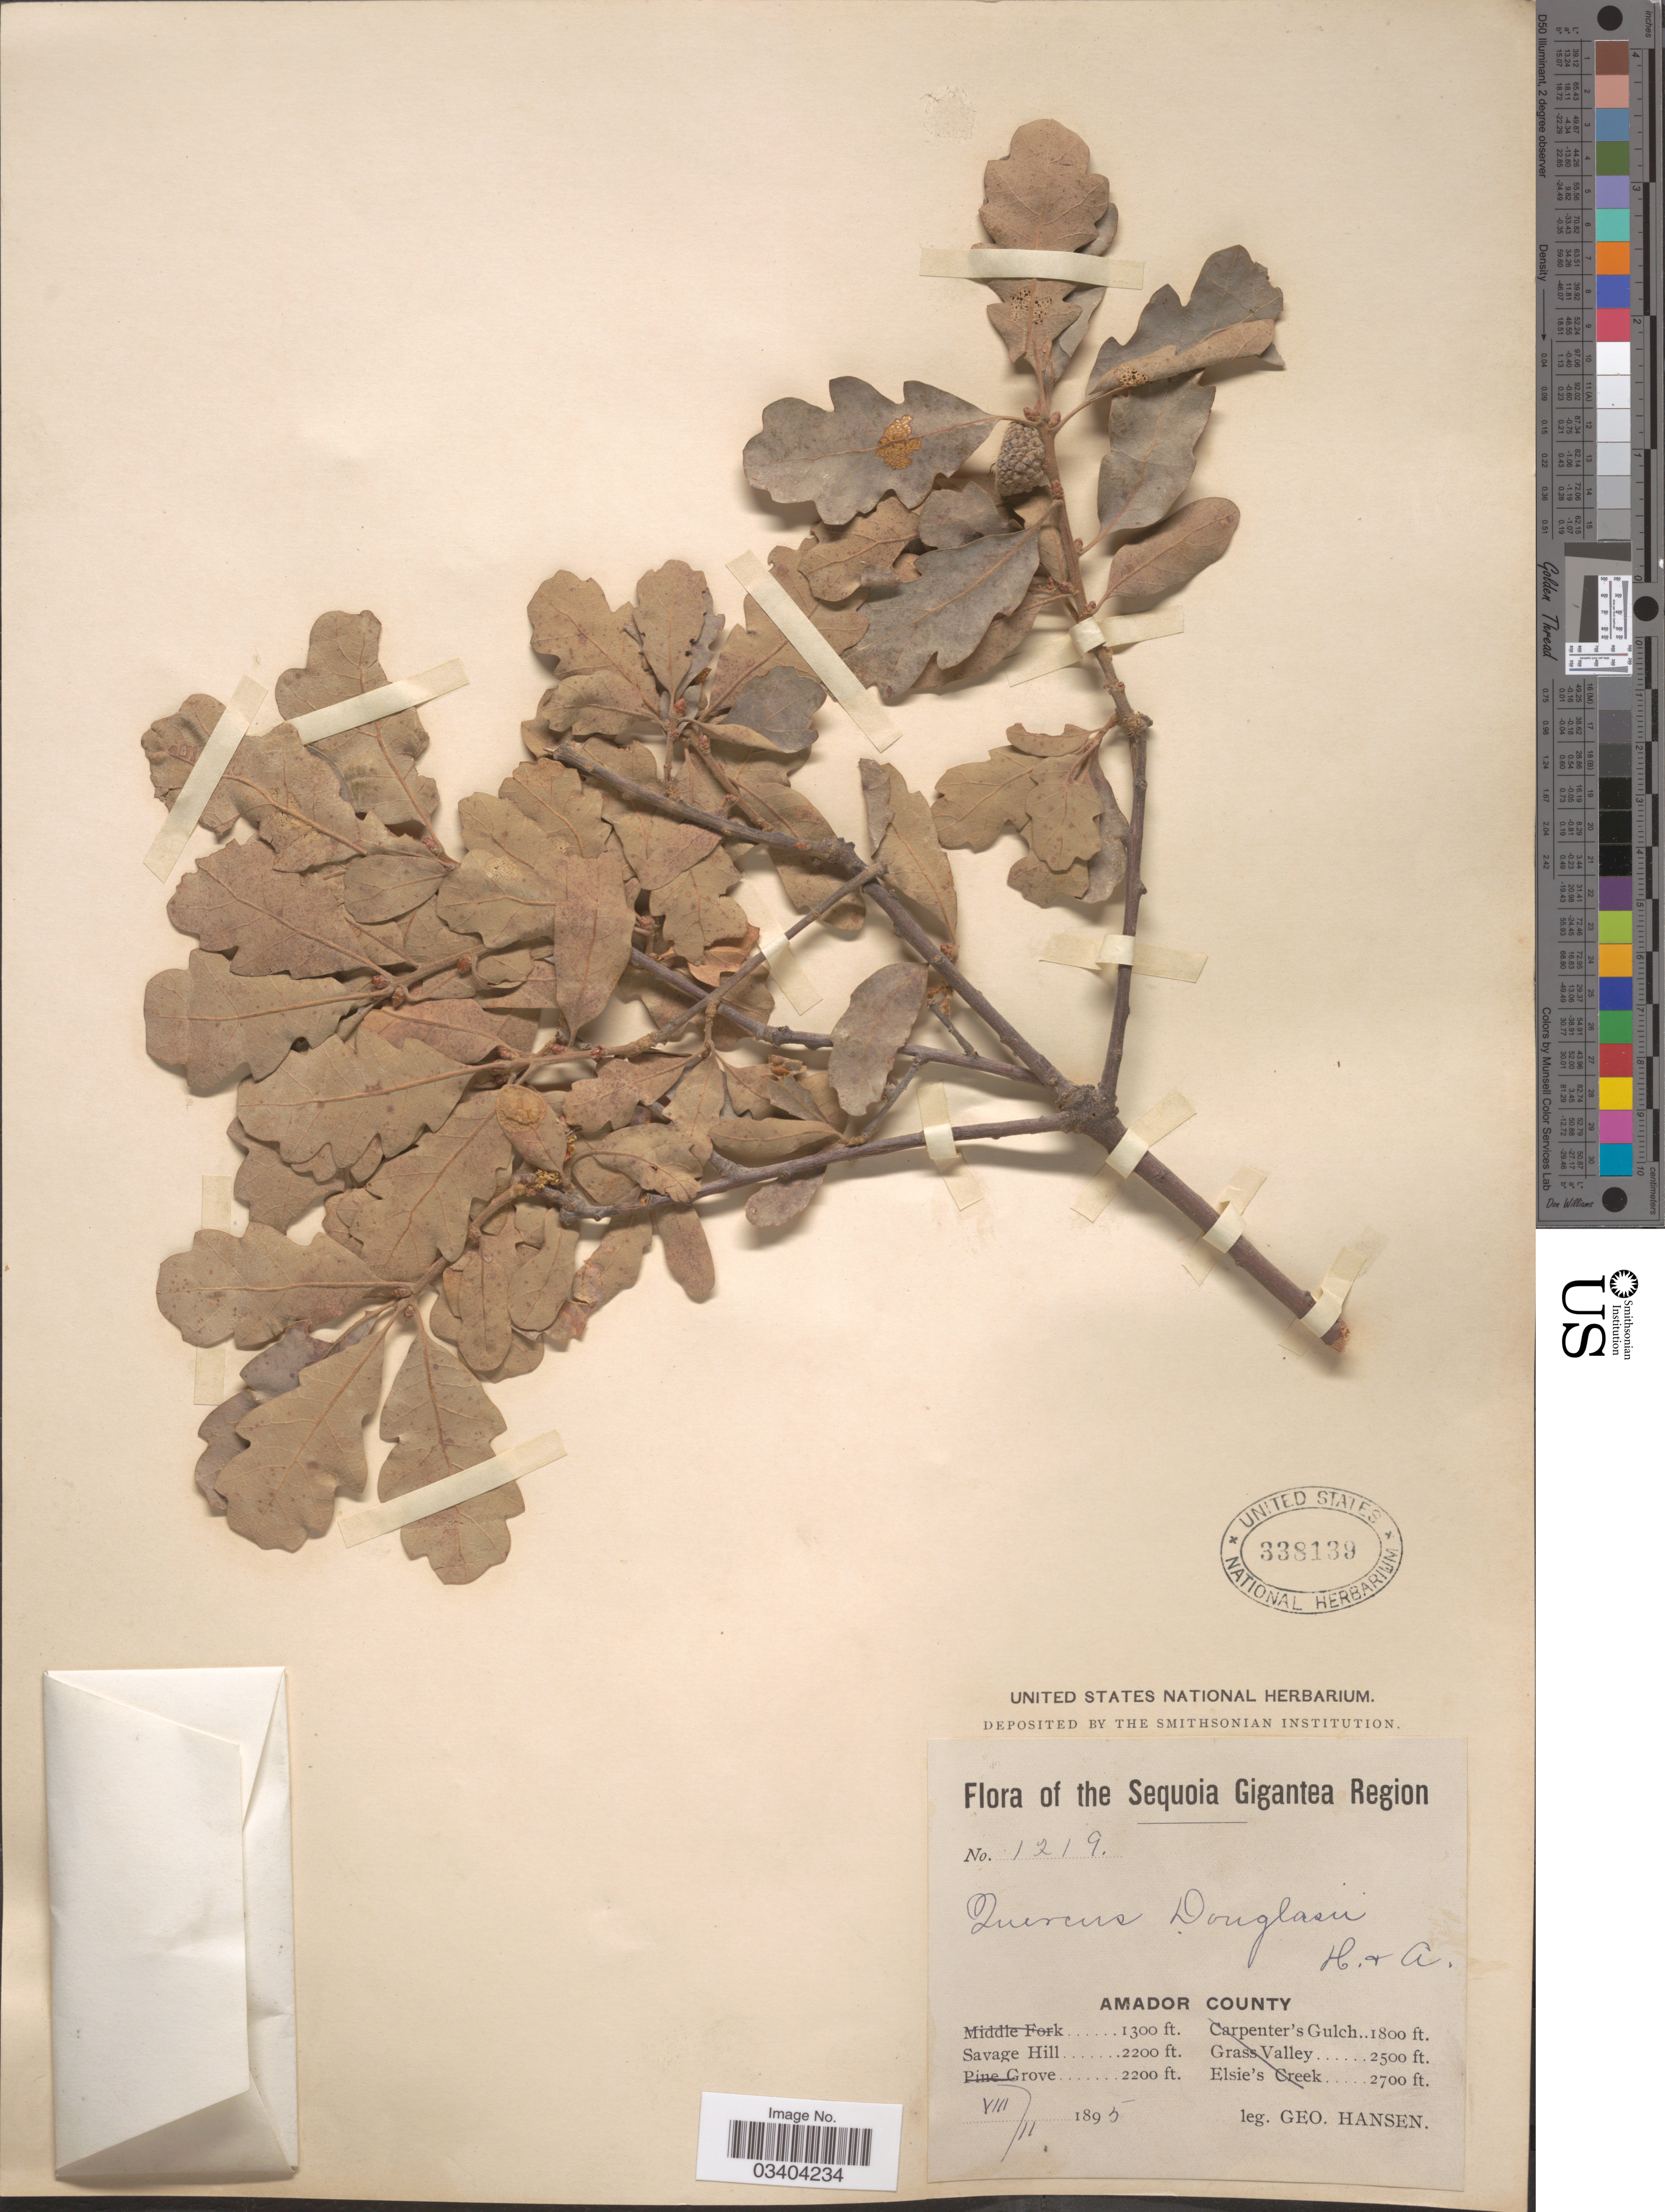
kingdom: Plantae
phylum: Tracheophyta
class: Magnoliopsida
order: Fagales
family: Fagaceae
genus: Quercus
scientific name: Quercus douglasii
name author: Hook. & Arn.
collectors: G. Hansen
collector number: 1219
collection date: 1895-08-11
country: United States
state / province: California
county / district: Amador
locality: Sequoia Gigantea Region. Amador County. Savage Hill.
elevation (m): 671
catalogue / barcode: US 338139